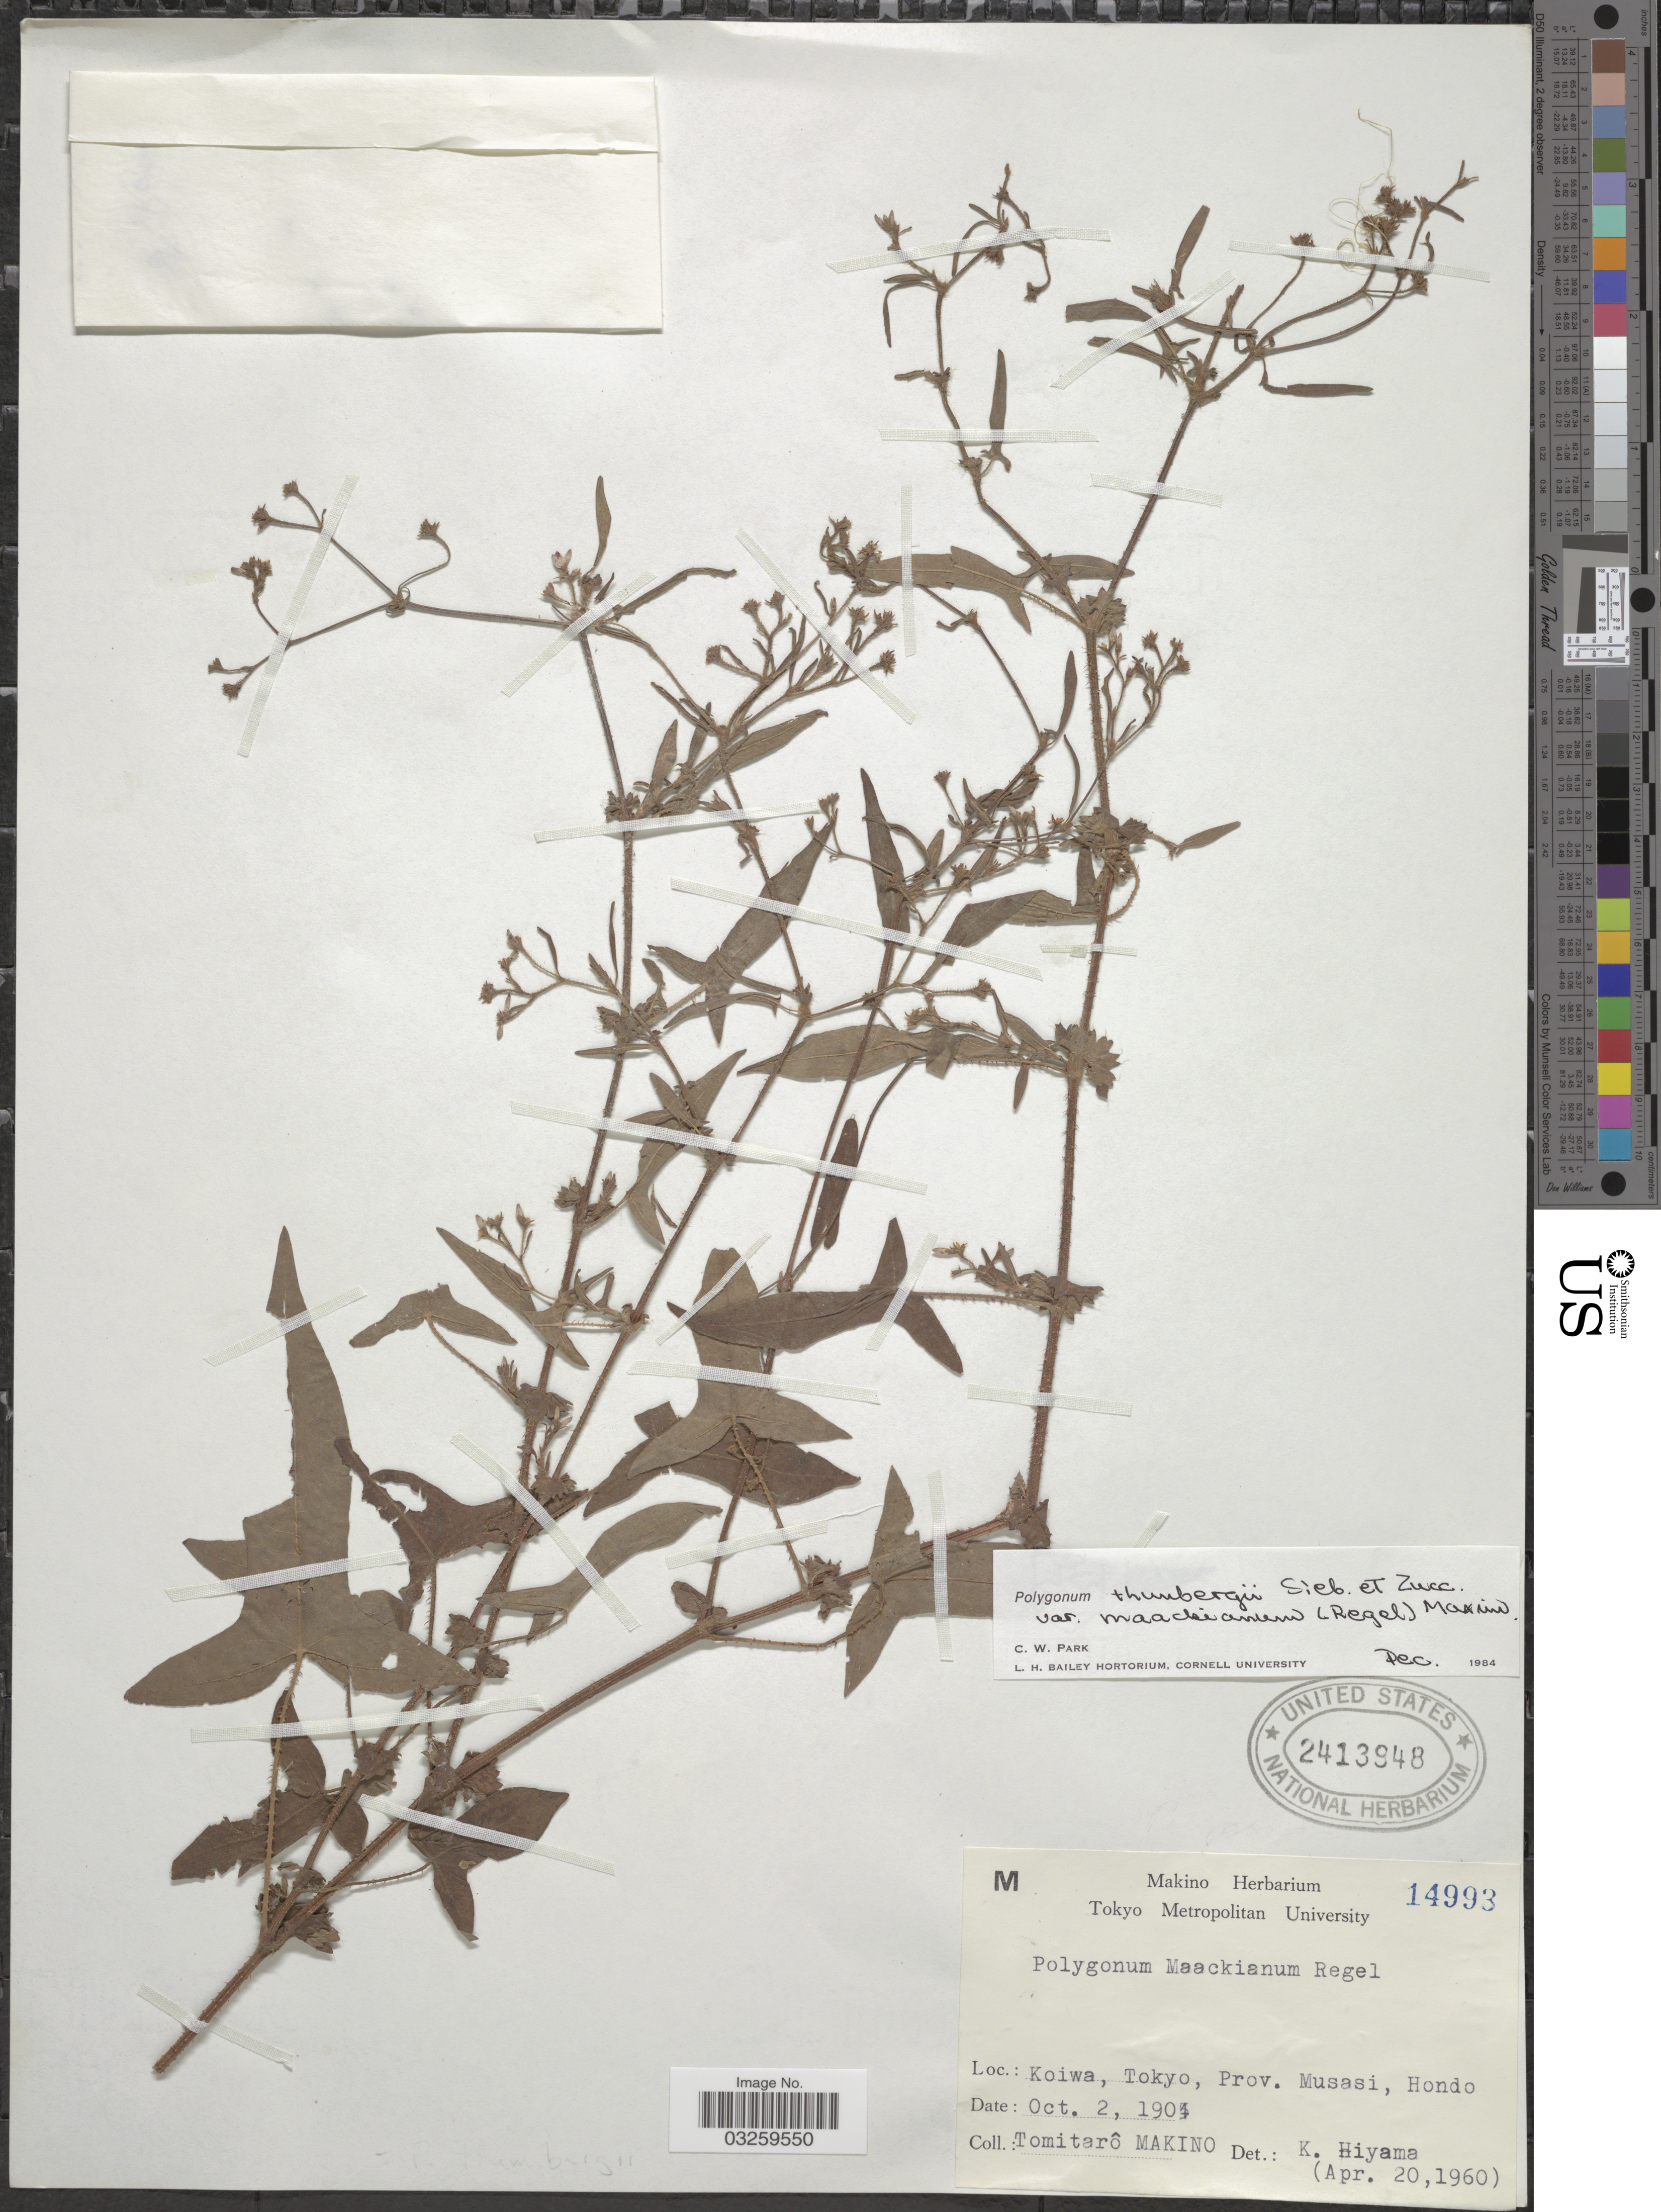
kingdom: Plantae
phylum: Tracheophyta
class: Magnoliopsida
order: Caryophyllales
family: Polygonaceae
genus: Polygonum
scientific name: Polygonum thunbergii var. maackianum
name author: (Regel) Maxim. ex Franch. & Sav.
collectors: T. Makino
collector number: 14993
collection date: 1904-10-02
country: Japan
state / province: Tokyo, Federal City of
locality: Koiwa, Tokyo, Prov. Musasi, Hondo.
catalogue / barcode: US 2413948